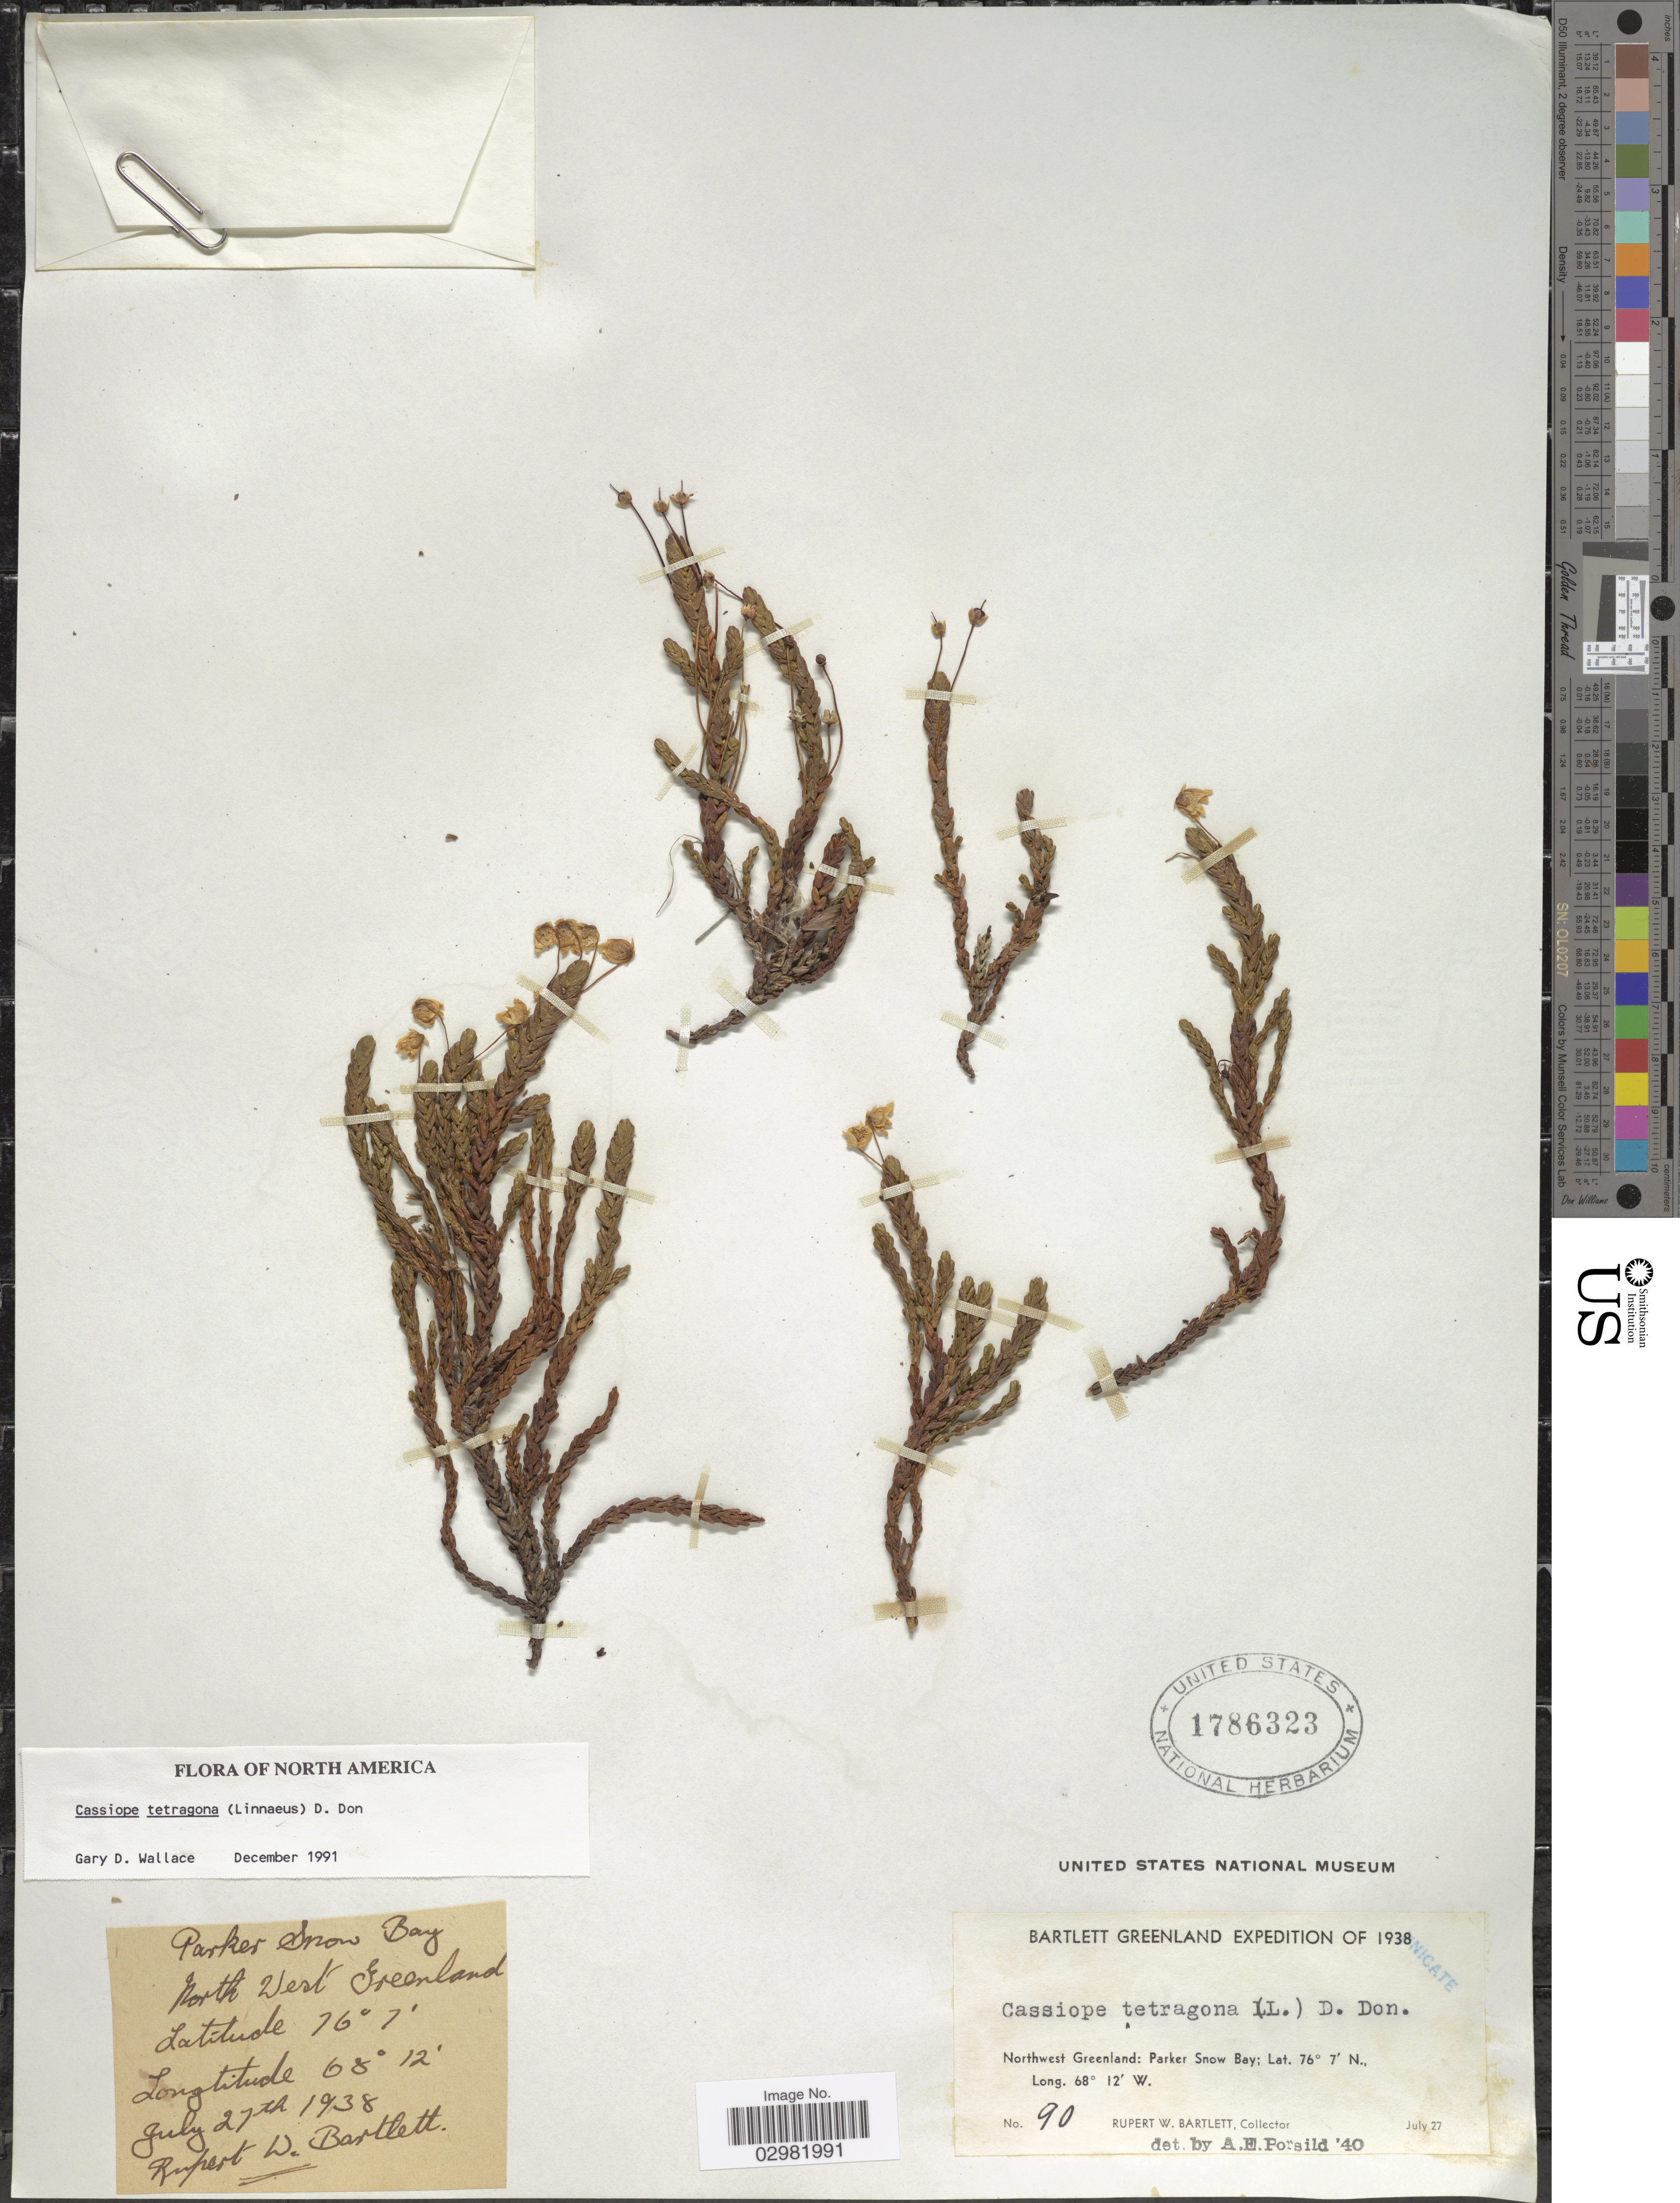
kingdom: Plantae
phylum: Tracheophyta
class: Magnoliopsida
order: Ericales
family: Ericaceae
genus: Cassiope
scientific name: Cassiope tetragona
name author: (L.) D. Don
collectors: R. W. Bartlett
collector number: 90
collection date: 1938-07-27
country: Greenland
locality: Northwest Greenland: Parker Snow Bay.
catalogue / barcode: US 1786323